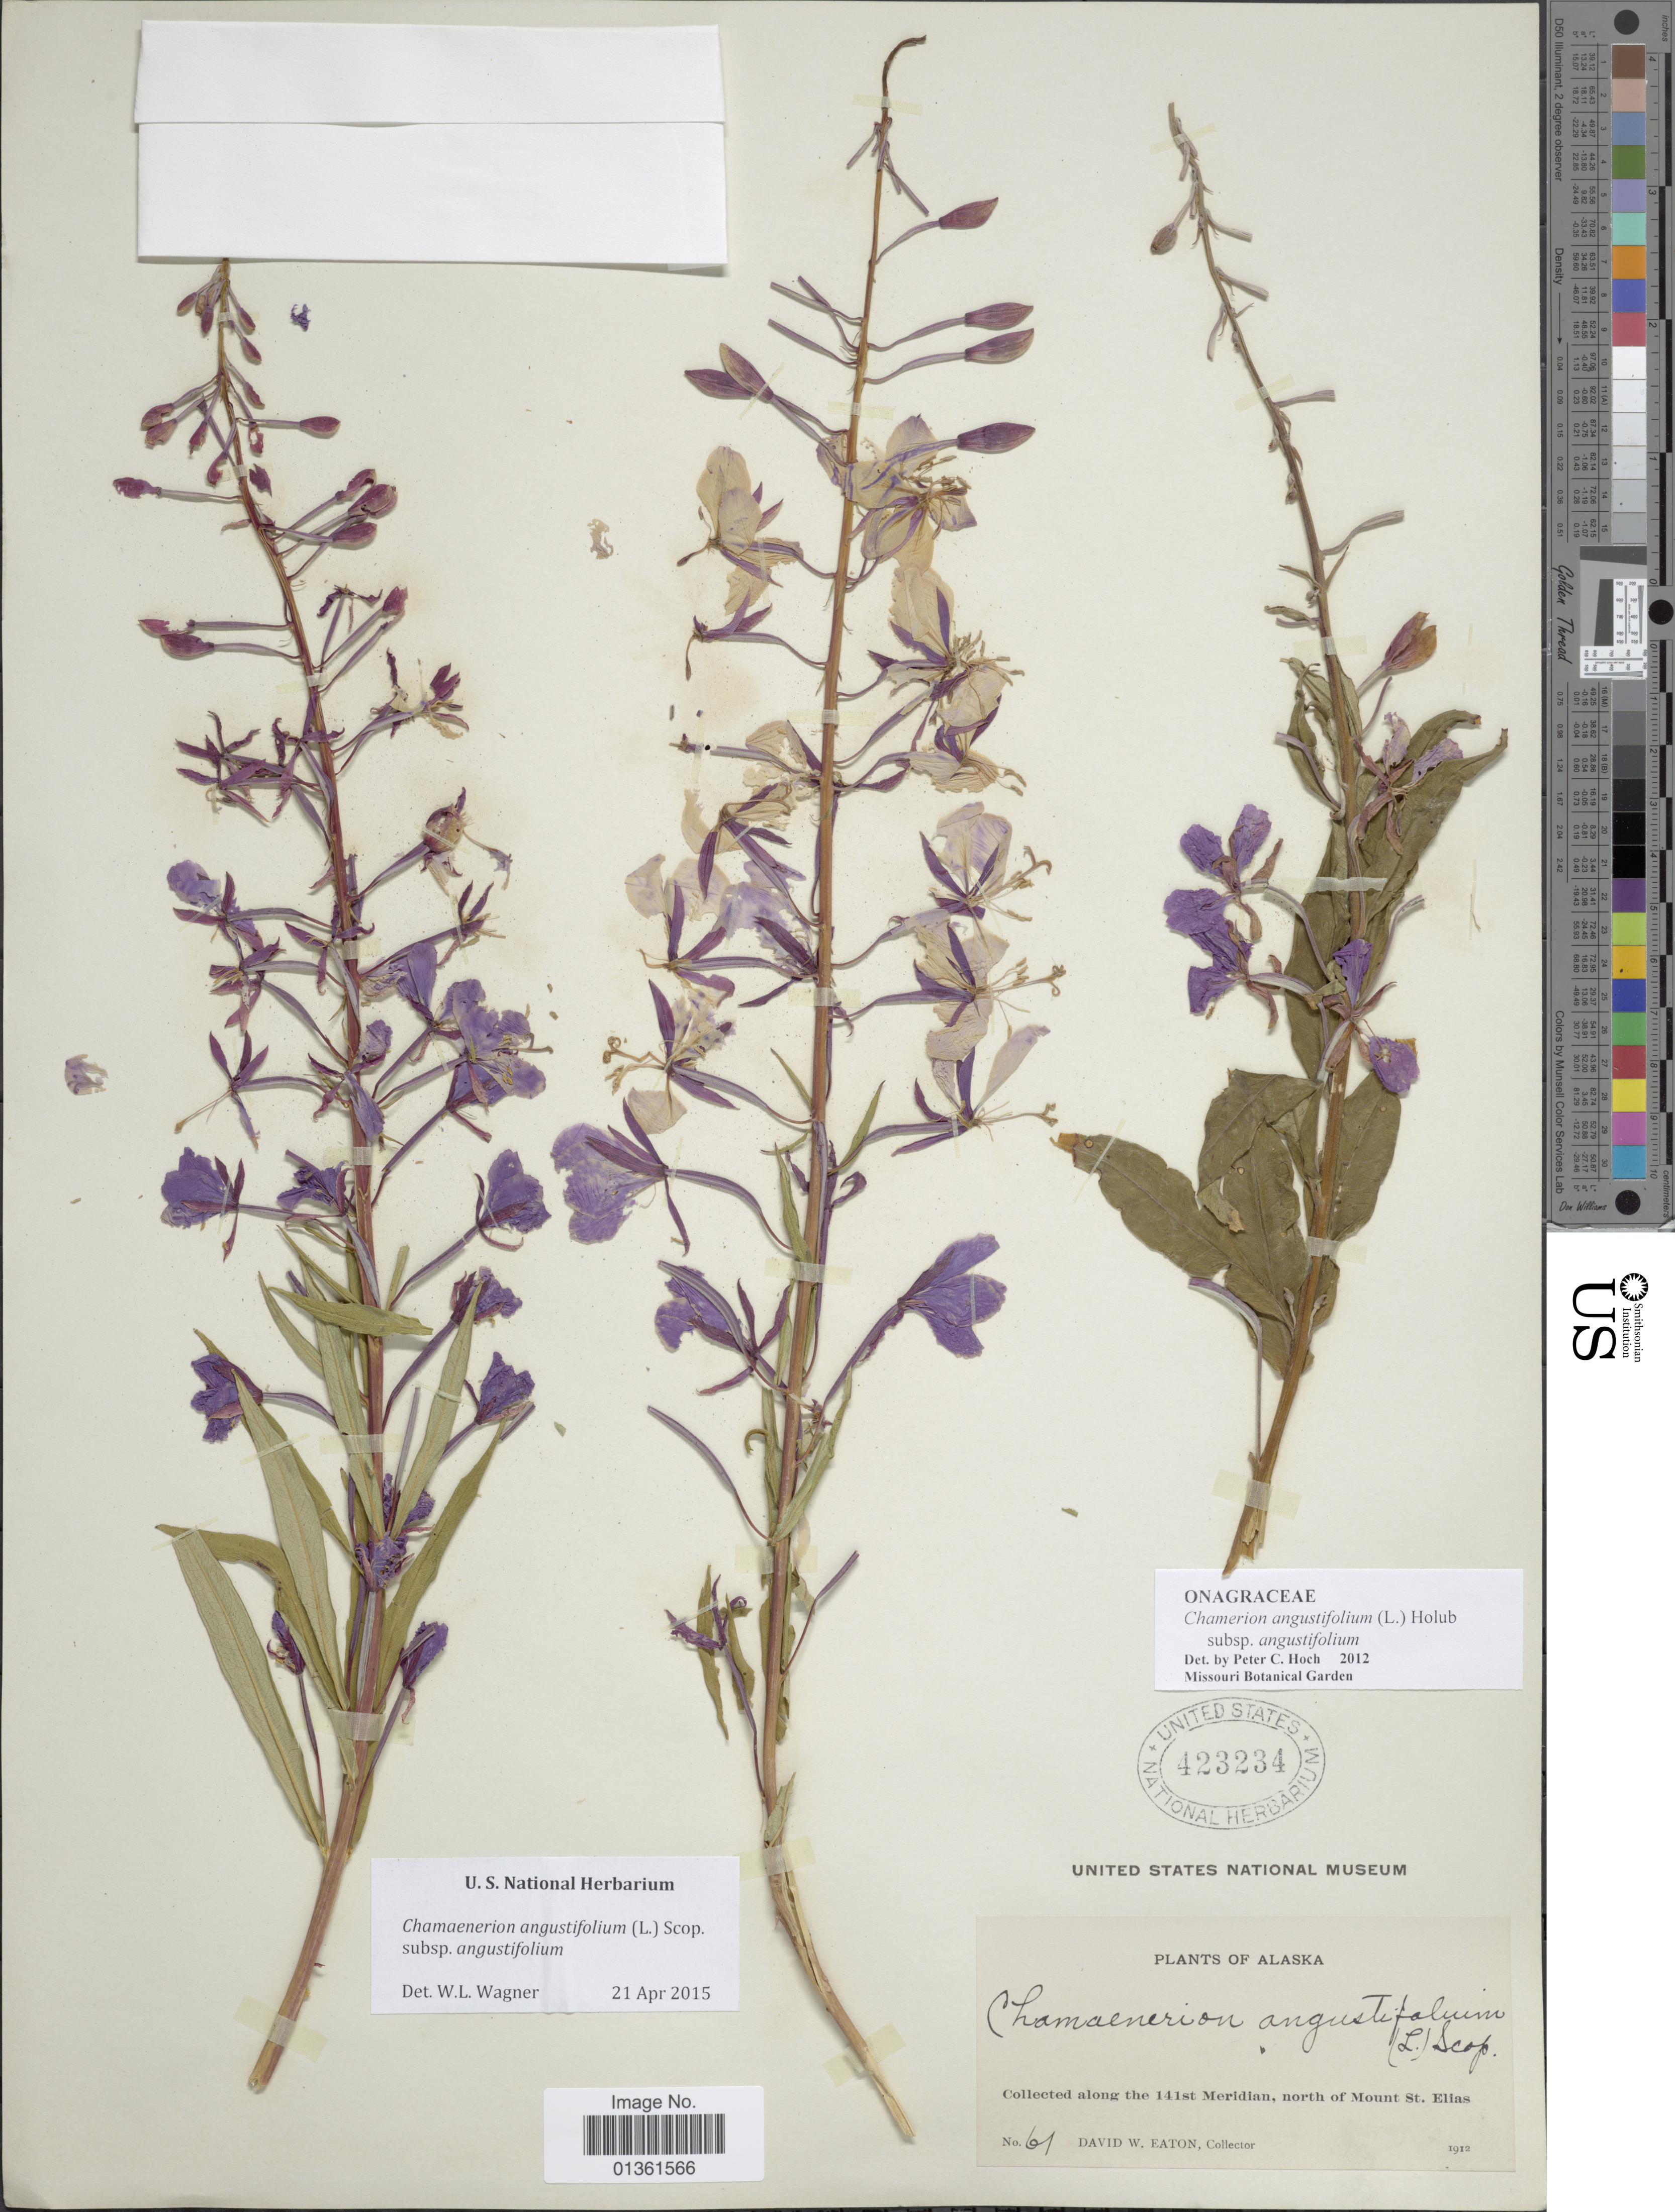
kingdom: Plantae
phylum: Tracheophyta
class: Magnoliopsida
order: Myrtales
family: Onagraceae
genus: Chamaenerion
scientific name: Chamaenerion angustifolium subsp. angustifolium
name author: (L.) Scop.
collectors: D. Eaton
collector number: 61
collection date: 1912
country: United States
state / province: Alaska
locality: Along the 141st Meridian, north of Mount St. Elias.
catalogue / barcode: US 423234